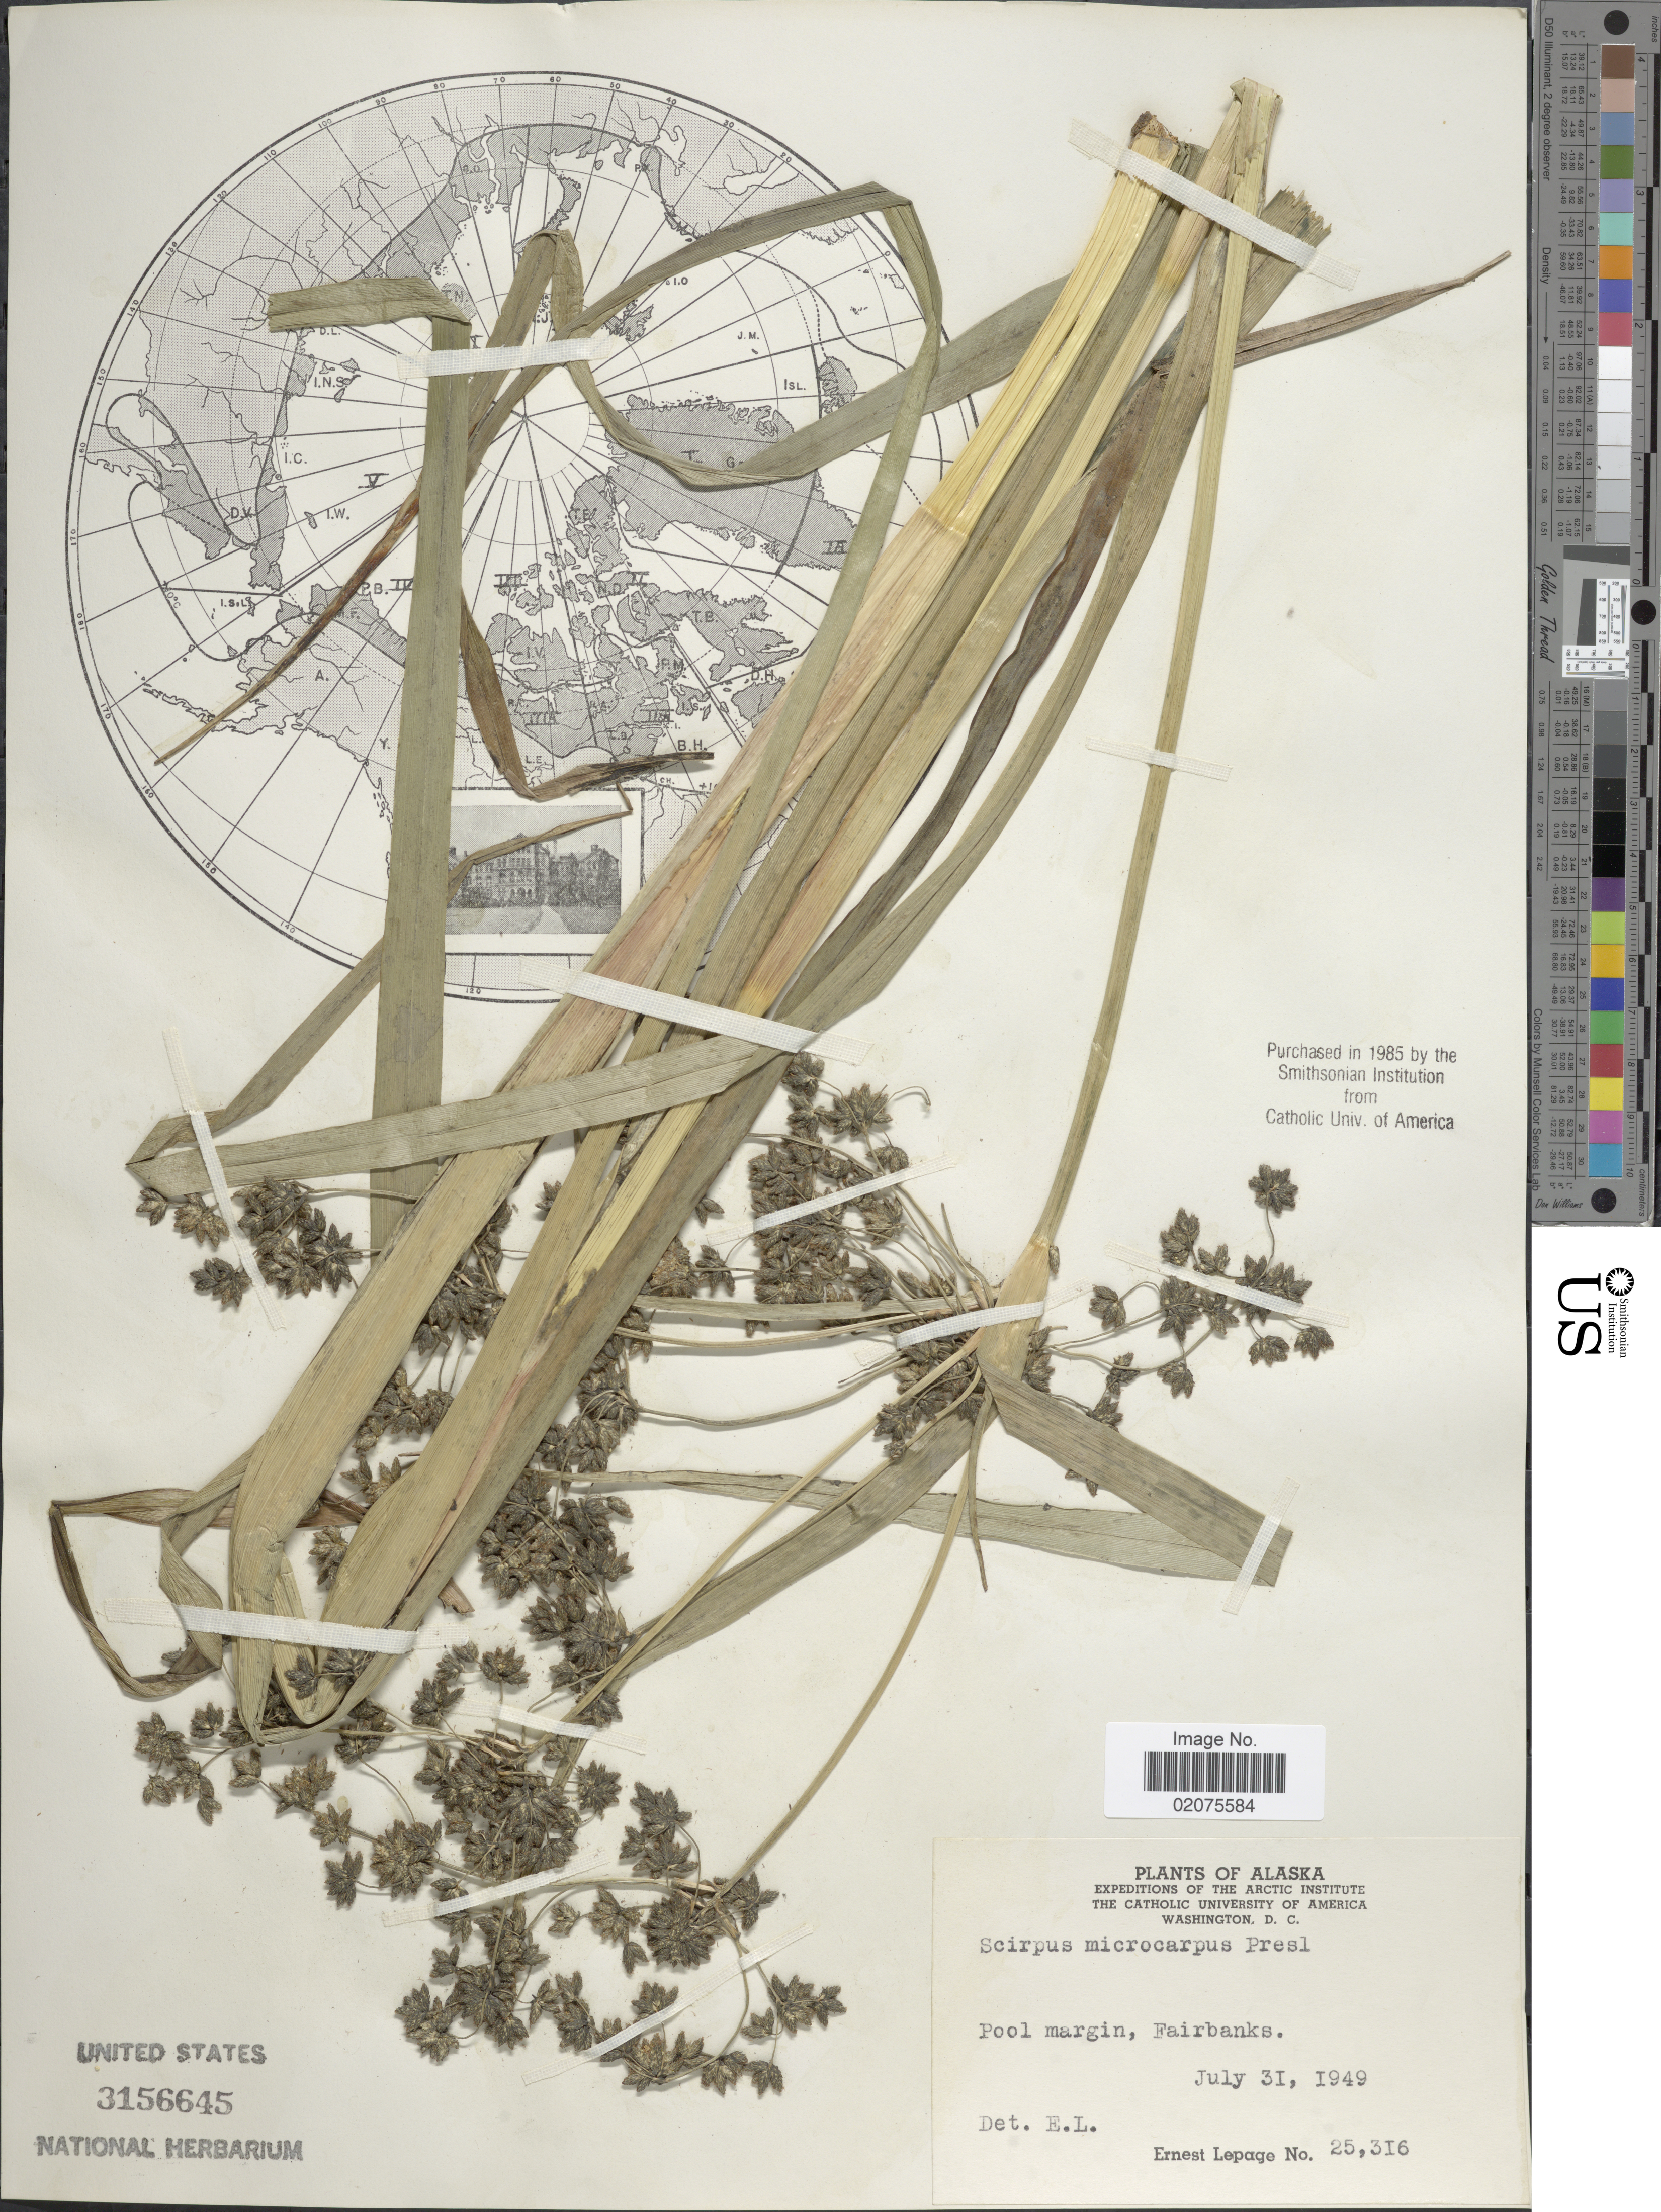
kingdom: Plantae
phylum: Tracheophyta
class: Liliopsida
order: Poales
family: Cyperaceae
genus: Scirpus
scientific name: Scirpus microcarpus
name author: J. Presl & C. Presl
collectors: E. Lepage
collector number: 25316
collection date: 1949-07-31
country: United States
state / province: Alaska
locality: Pool margin, Fairbanks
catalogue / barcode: US 3156645